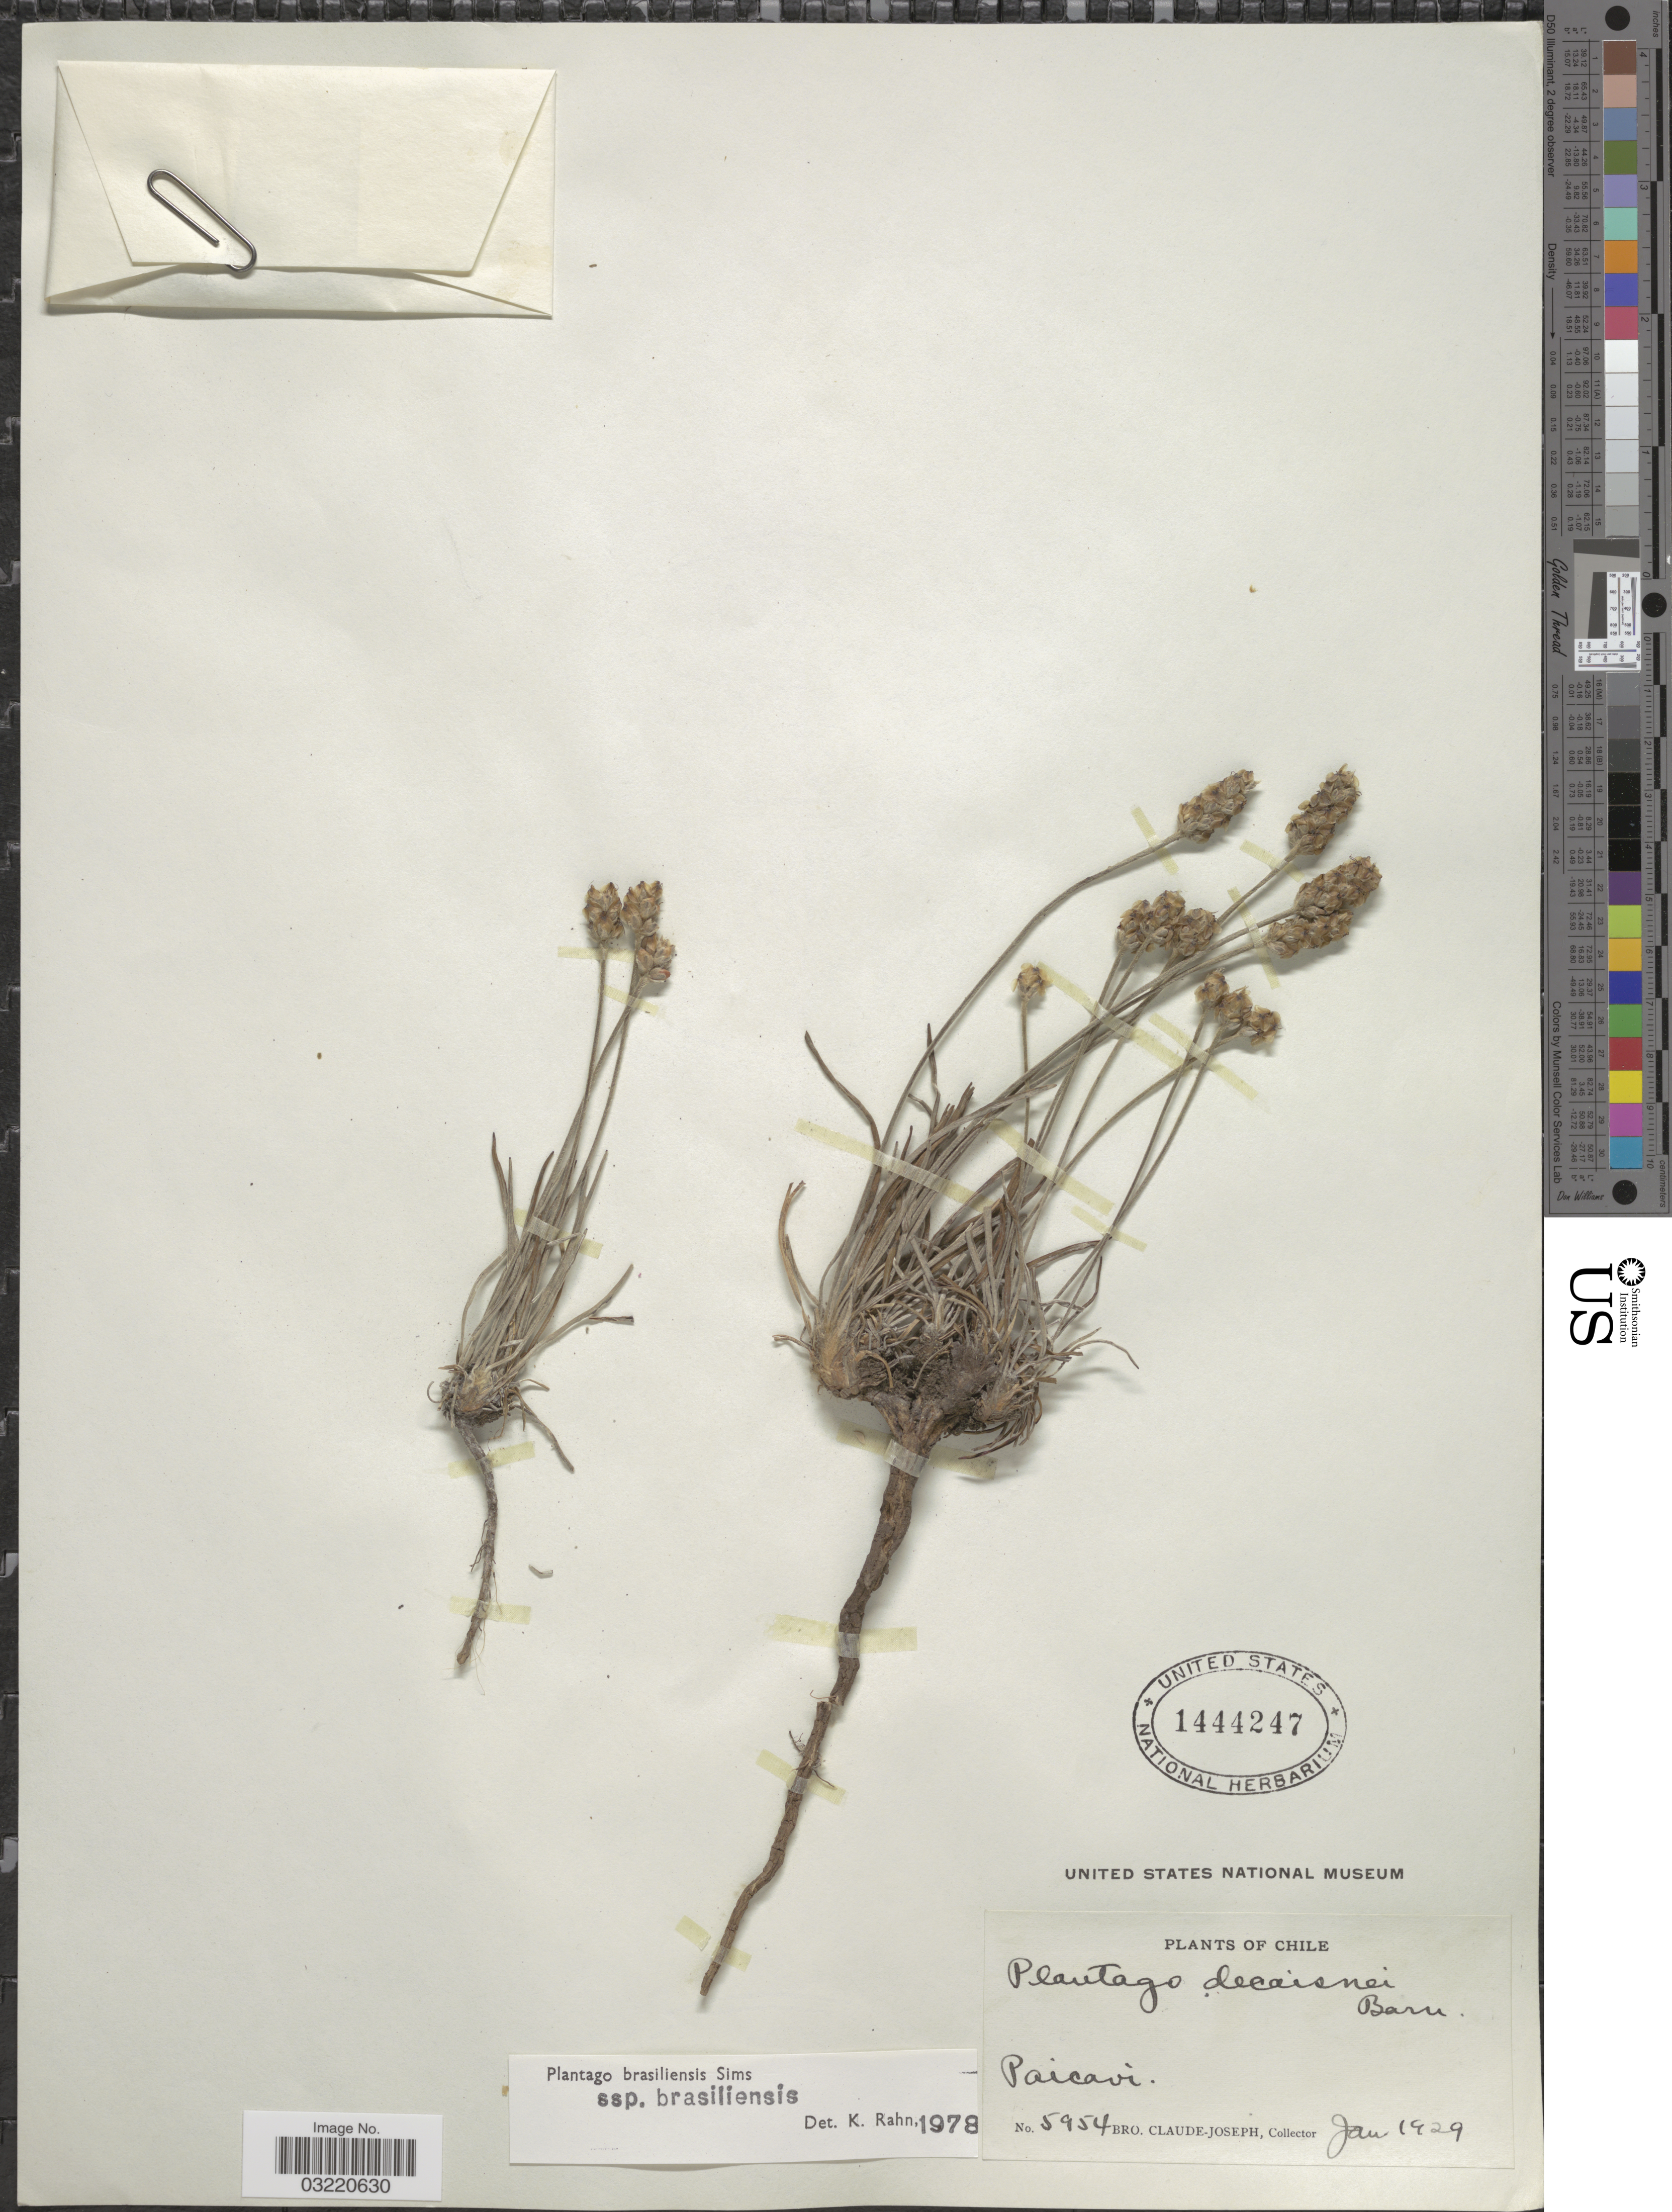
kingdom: Plantae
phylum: Tracheophyta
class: Magnoliopsida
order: Lamiales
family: Plantaginaceae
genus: Plantago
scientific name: Plantago brasiliensis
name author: Sims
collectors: Bro. Claude-Joseph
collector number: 5954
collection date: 1929-01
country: Chile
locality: Paicavi.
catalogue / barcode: US 1444247